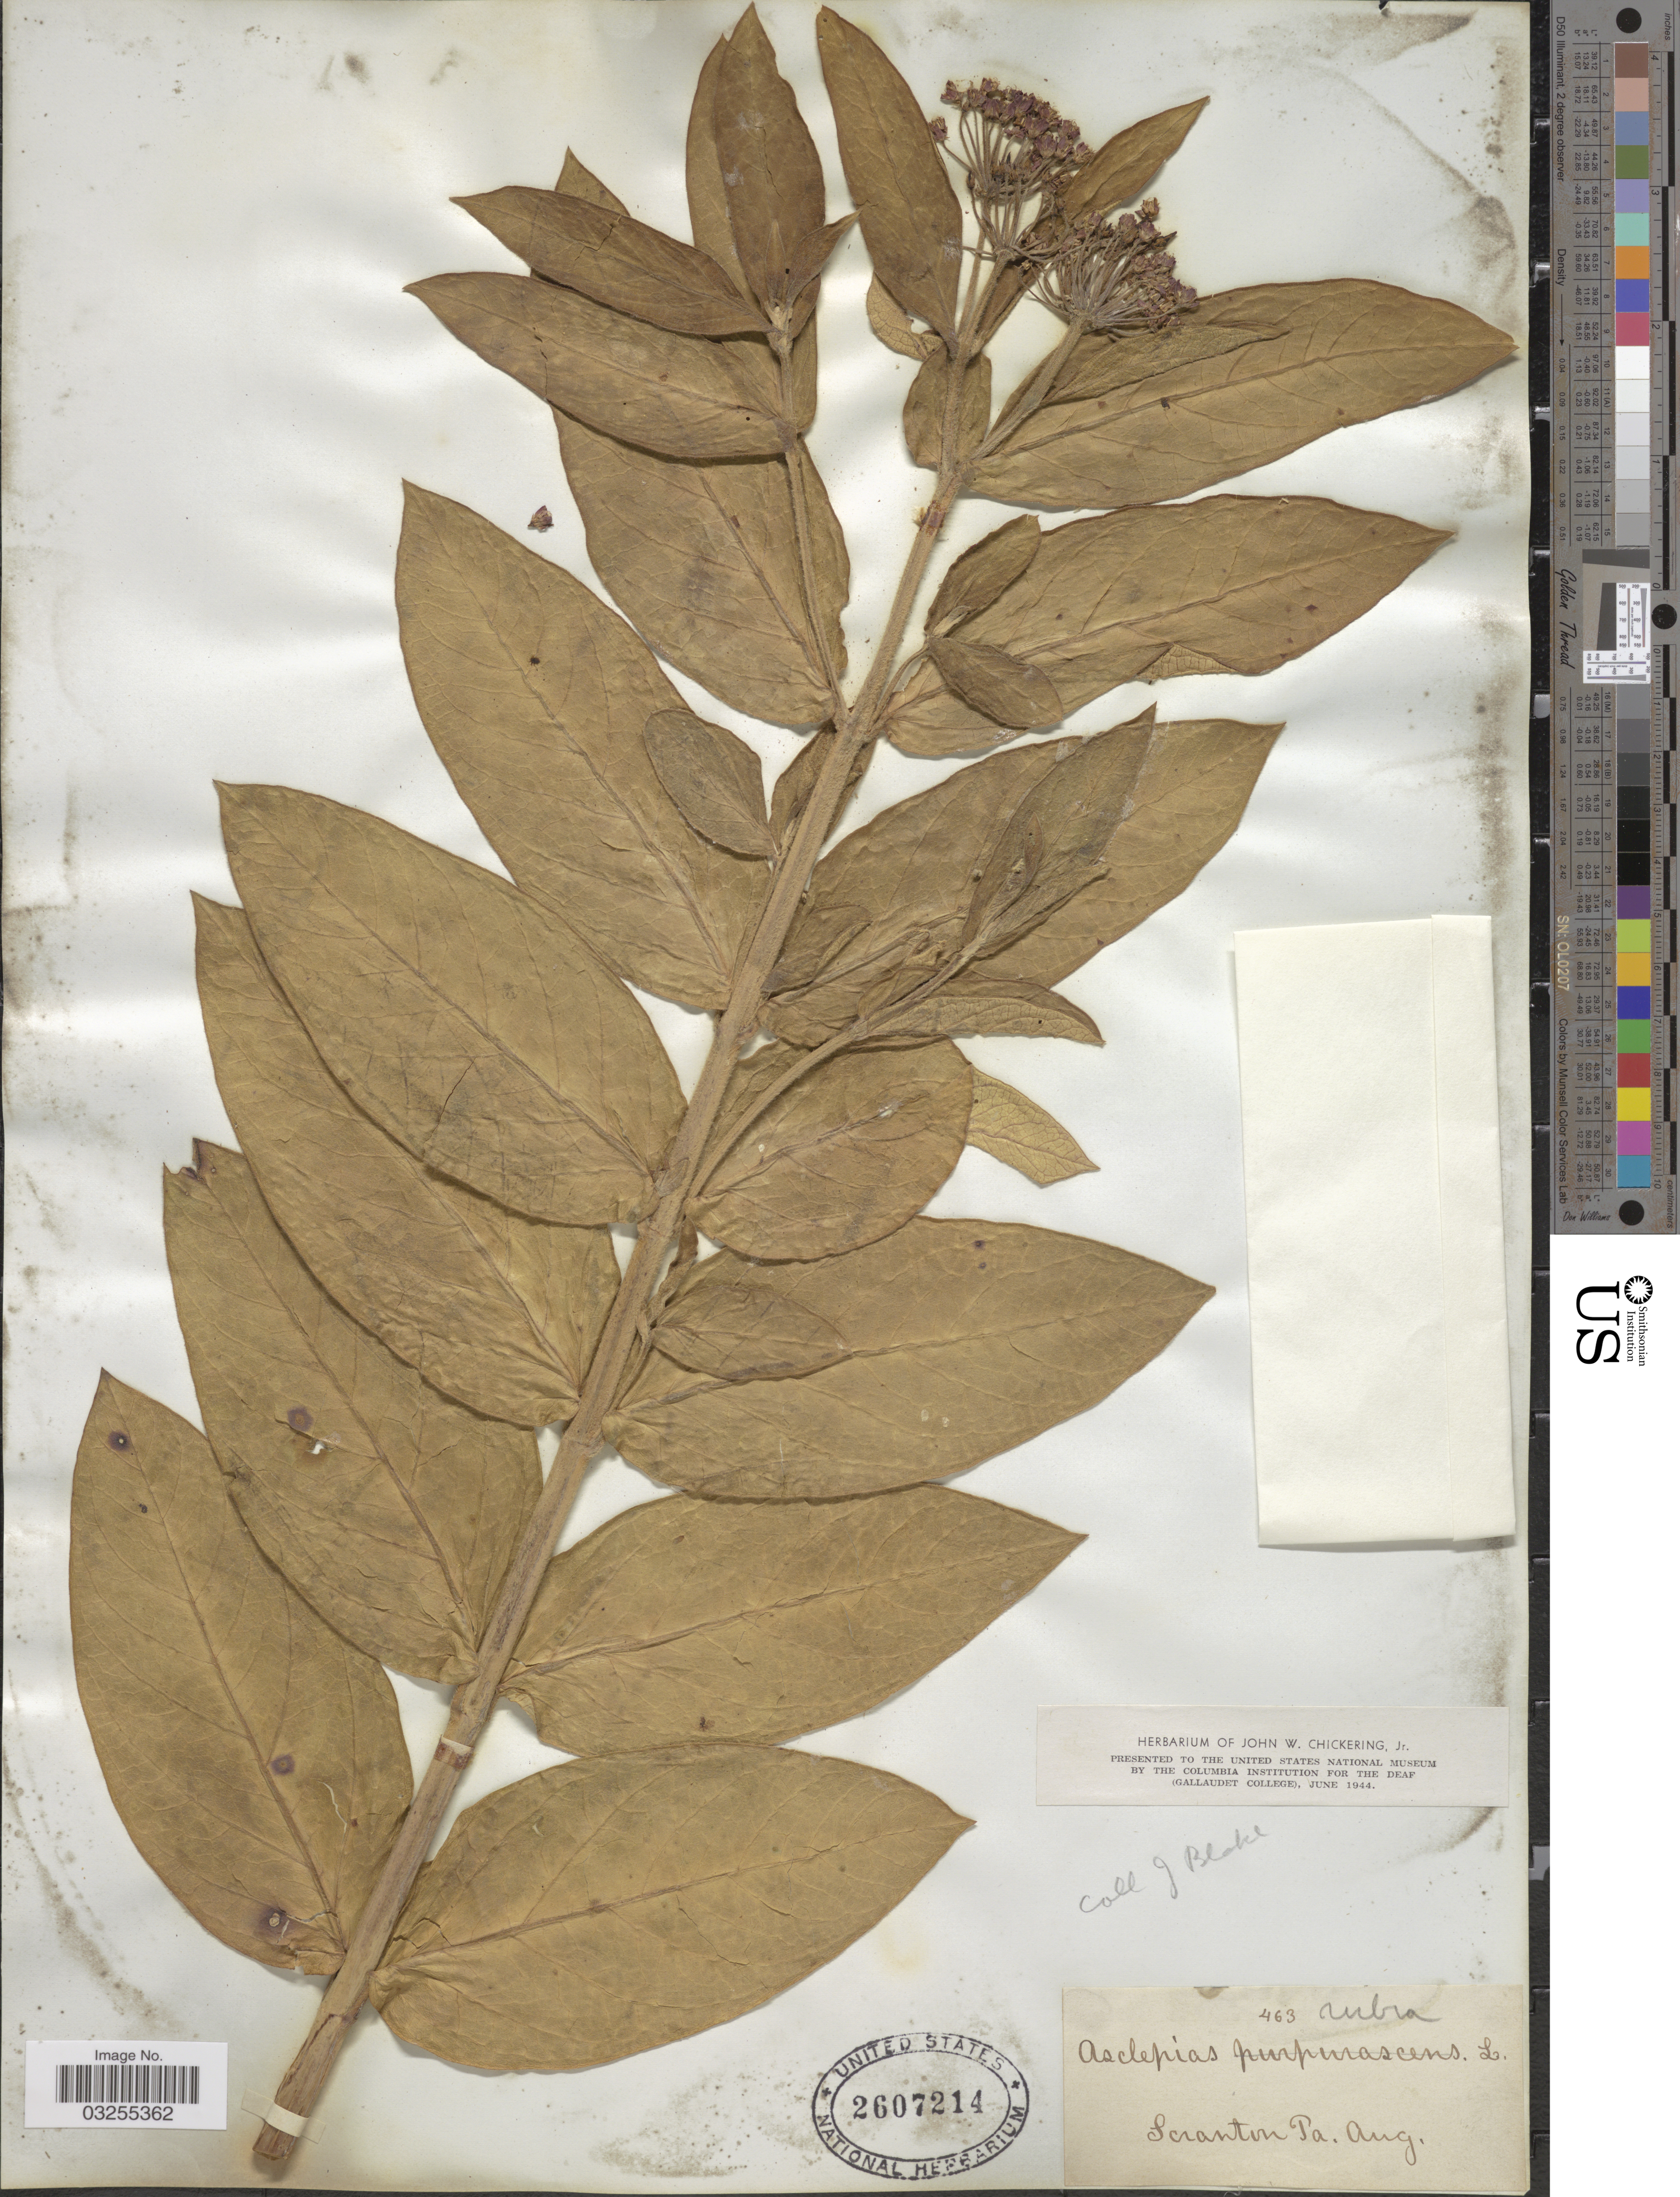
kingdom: Plantae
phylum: Tracheophyta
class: Magnoliopsida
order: Gentianales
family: Apocynaceae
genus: Asclepias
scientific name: Asclepias rubra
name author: L.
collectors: J. Blake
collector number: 463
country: United States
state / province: Pennsylvania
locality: Scranton.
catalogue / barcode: US 2607214